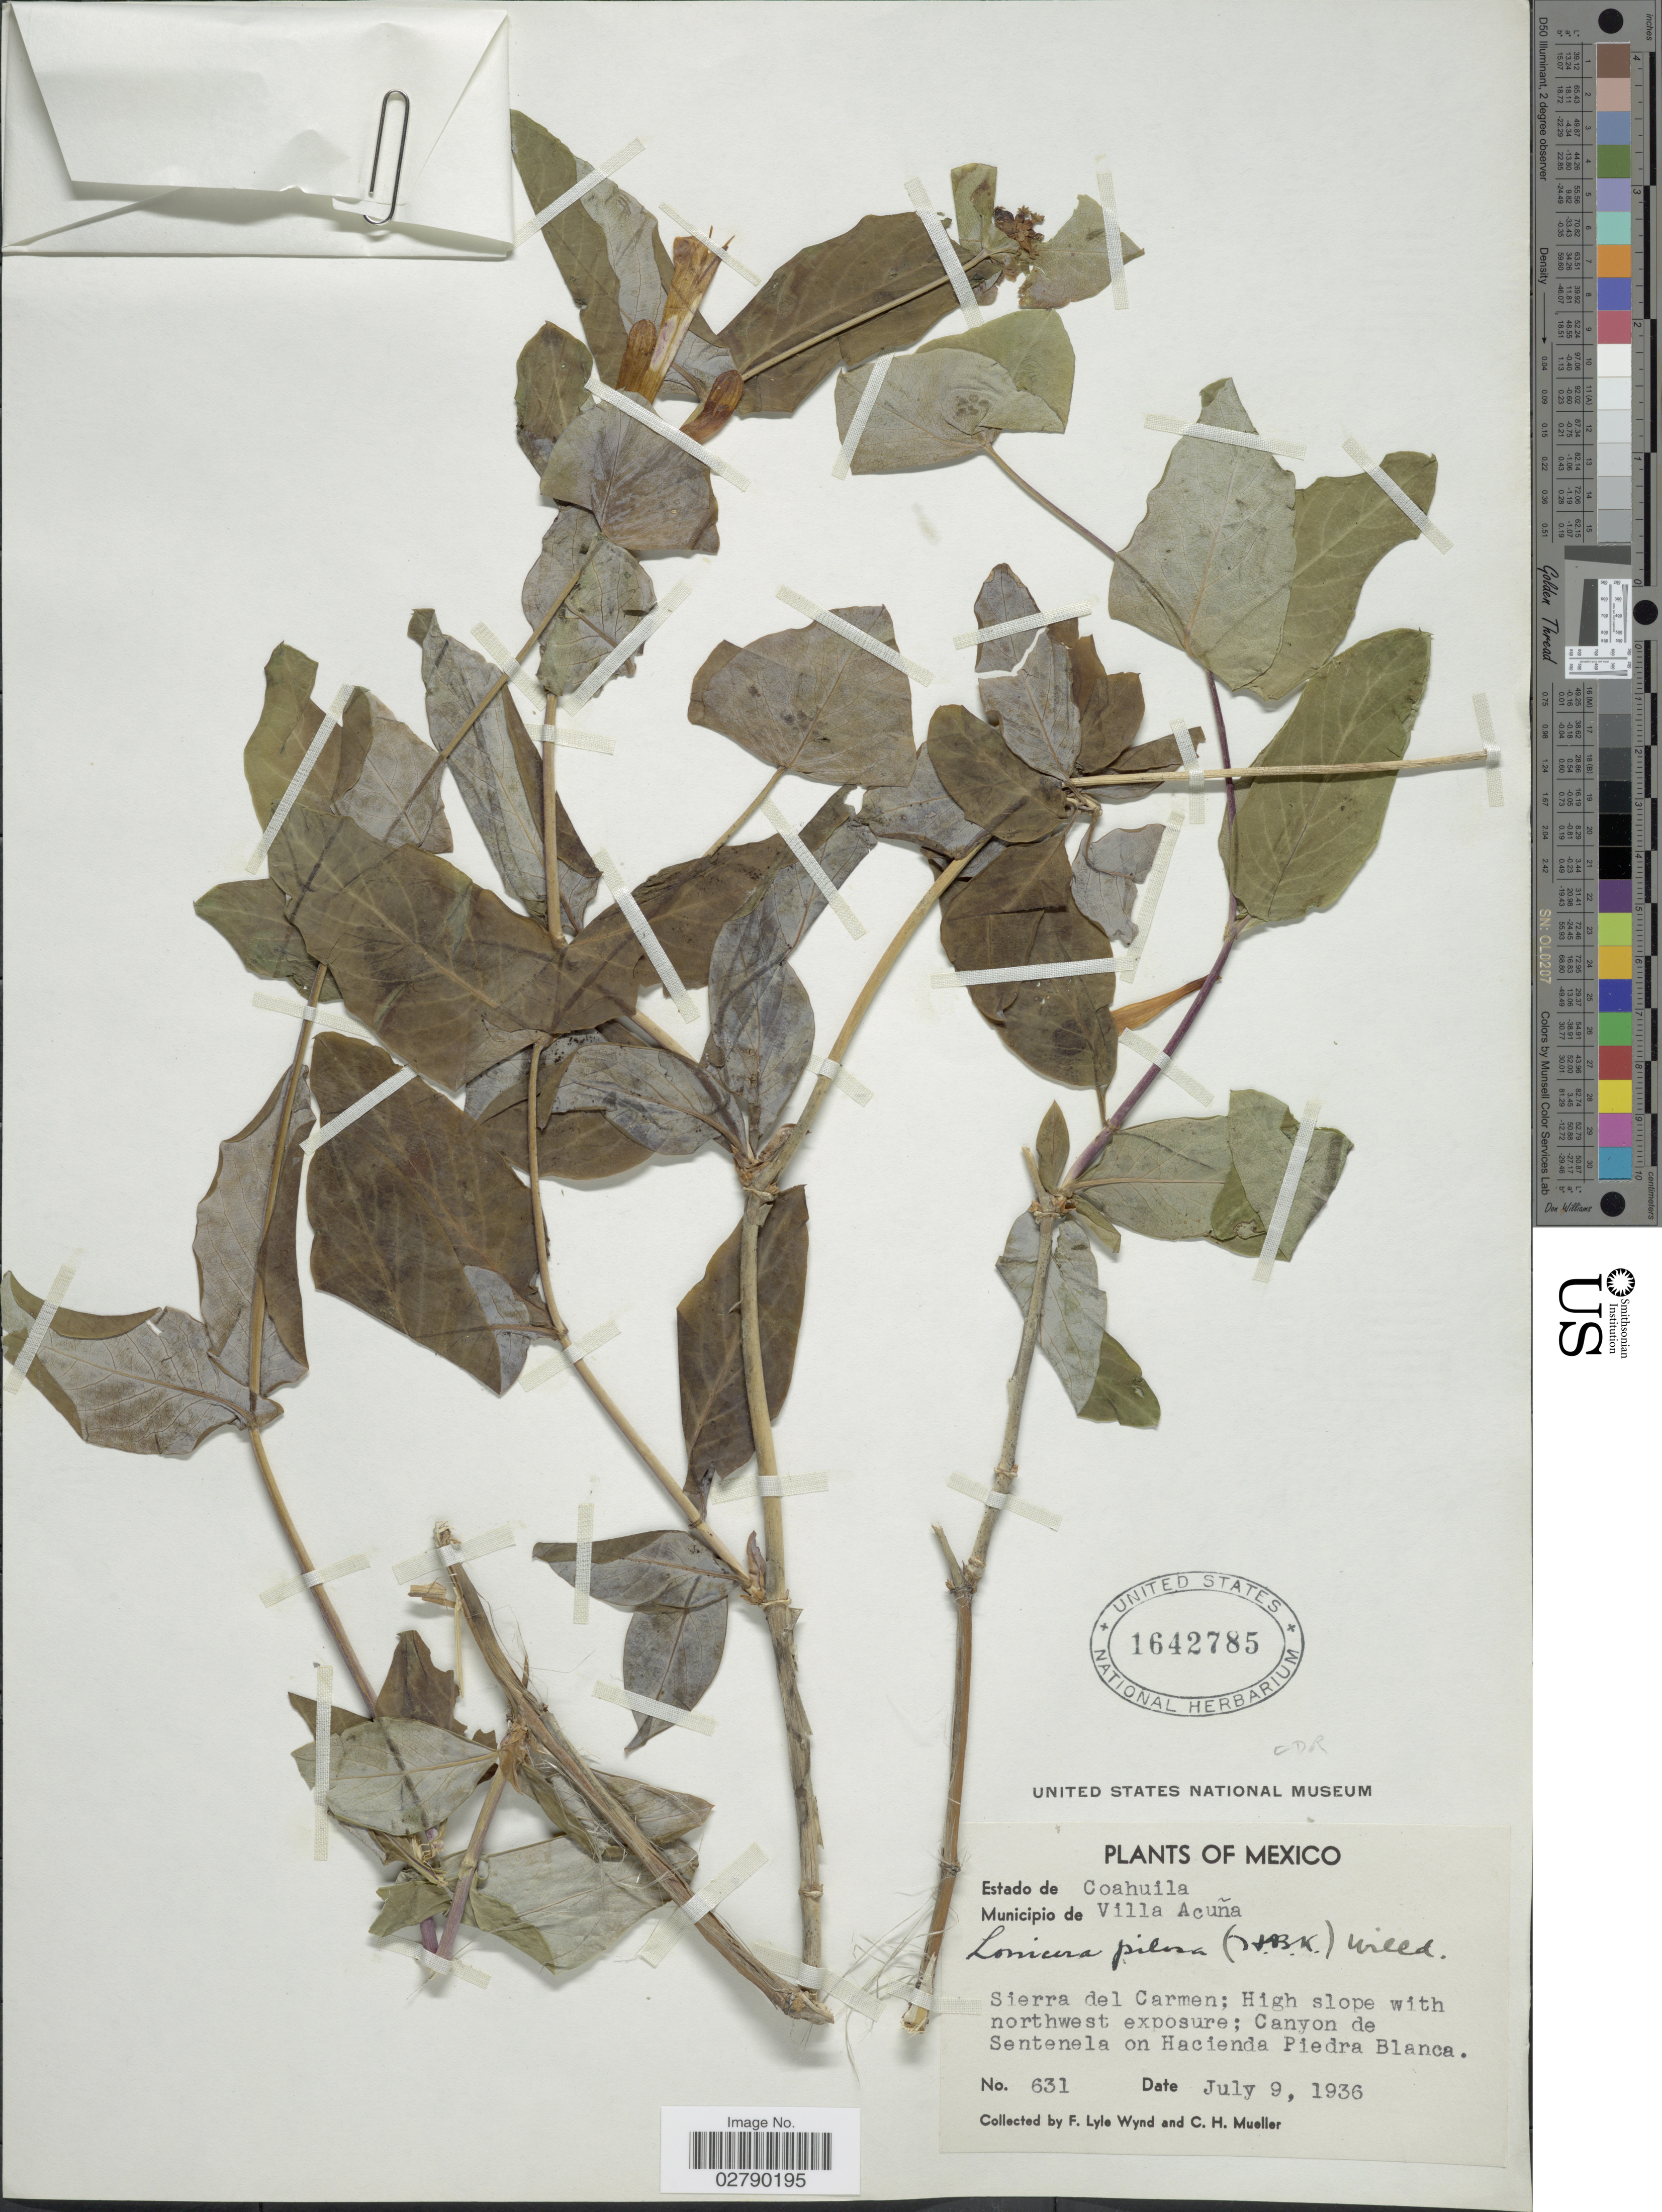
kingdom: Plantae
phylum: Tracheophyta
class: Magnoliopsida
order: Dipsacales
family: Caprifoliaceae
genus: Lonicera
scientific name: Lonicera pilosa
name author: Willd. ex Kunth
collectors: F. L. Wynd & C. H. Mueller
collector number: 631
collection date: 1936-07-09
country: Mexico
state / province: Coahuila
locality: Municipio de Villa Acuña. Sierra del Carmen; high slope with northwest exposure; Canyon de Sentenela on Hacienda Piedra Blanca.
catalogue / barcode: US 1642785